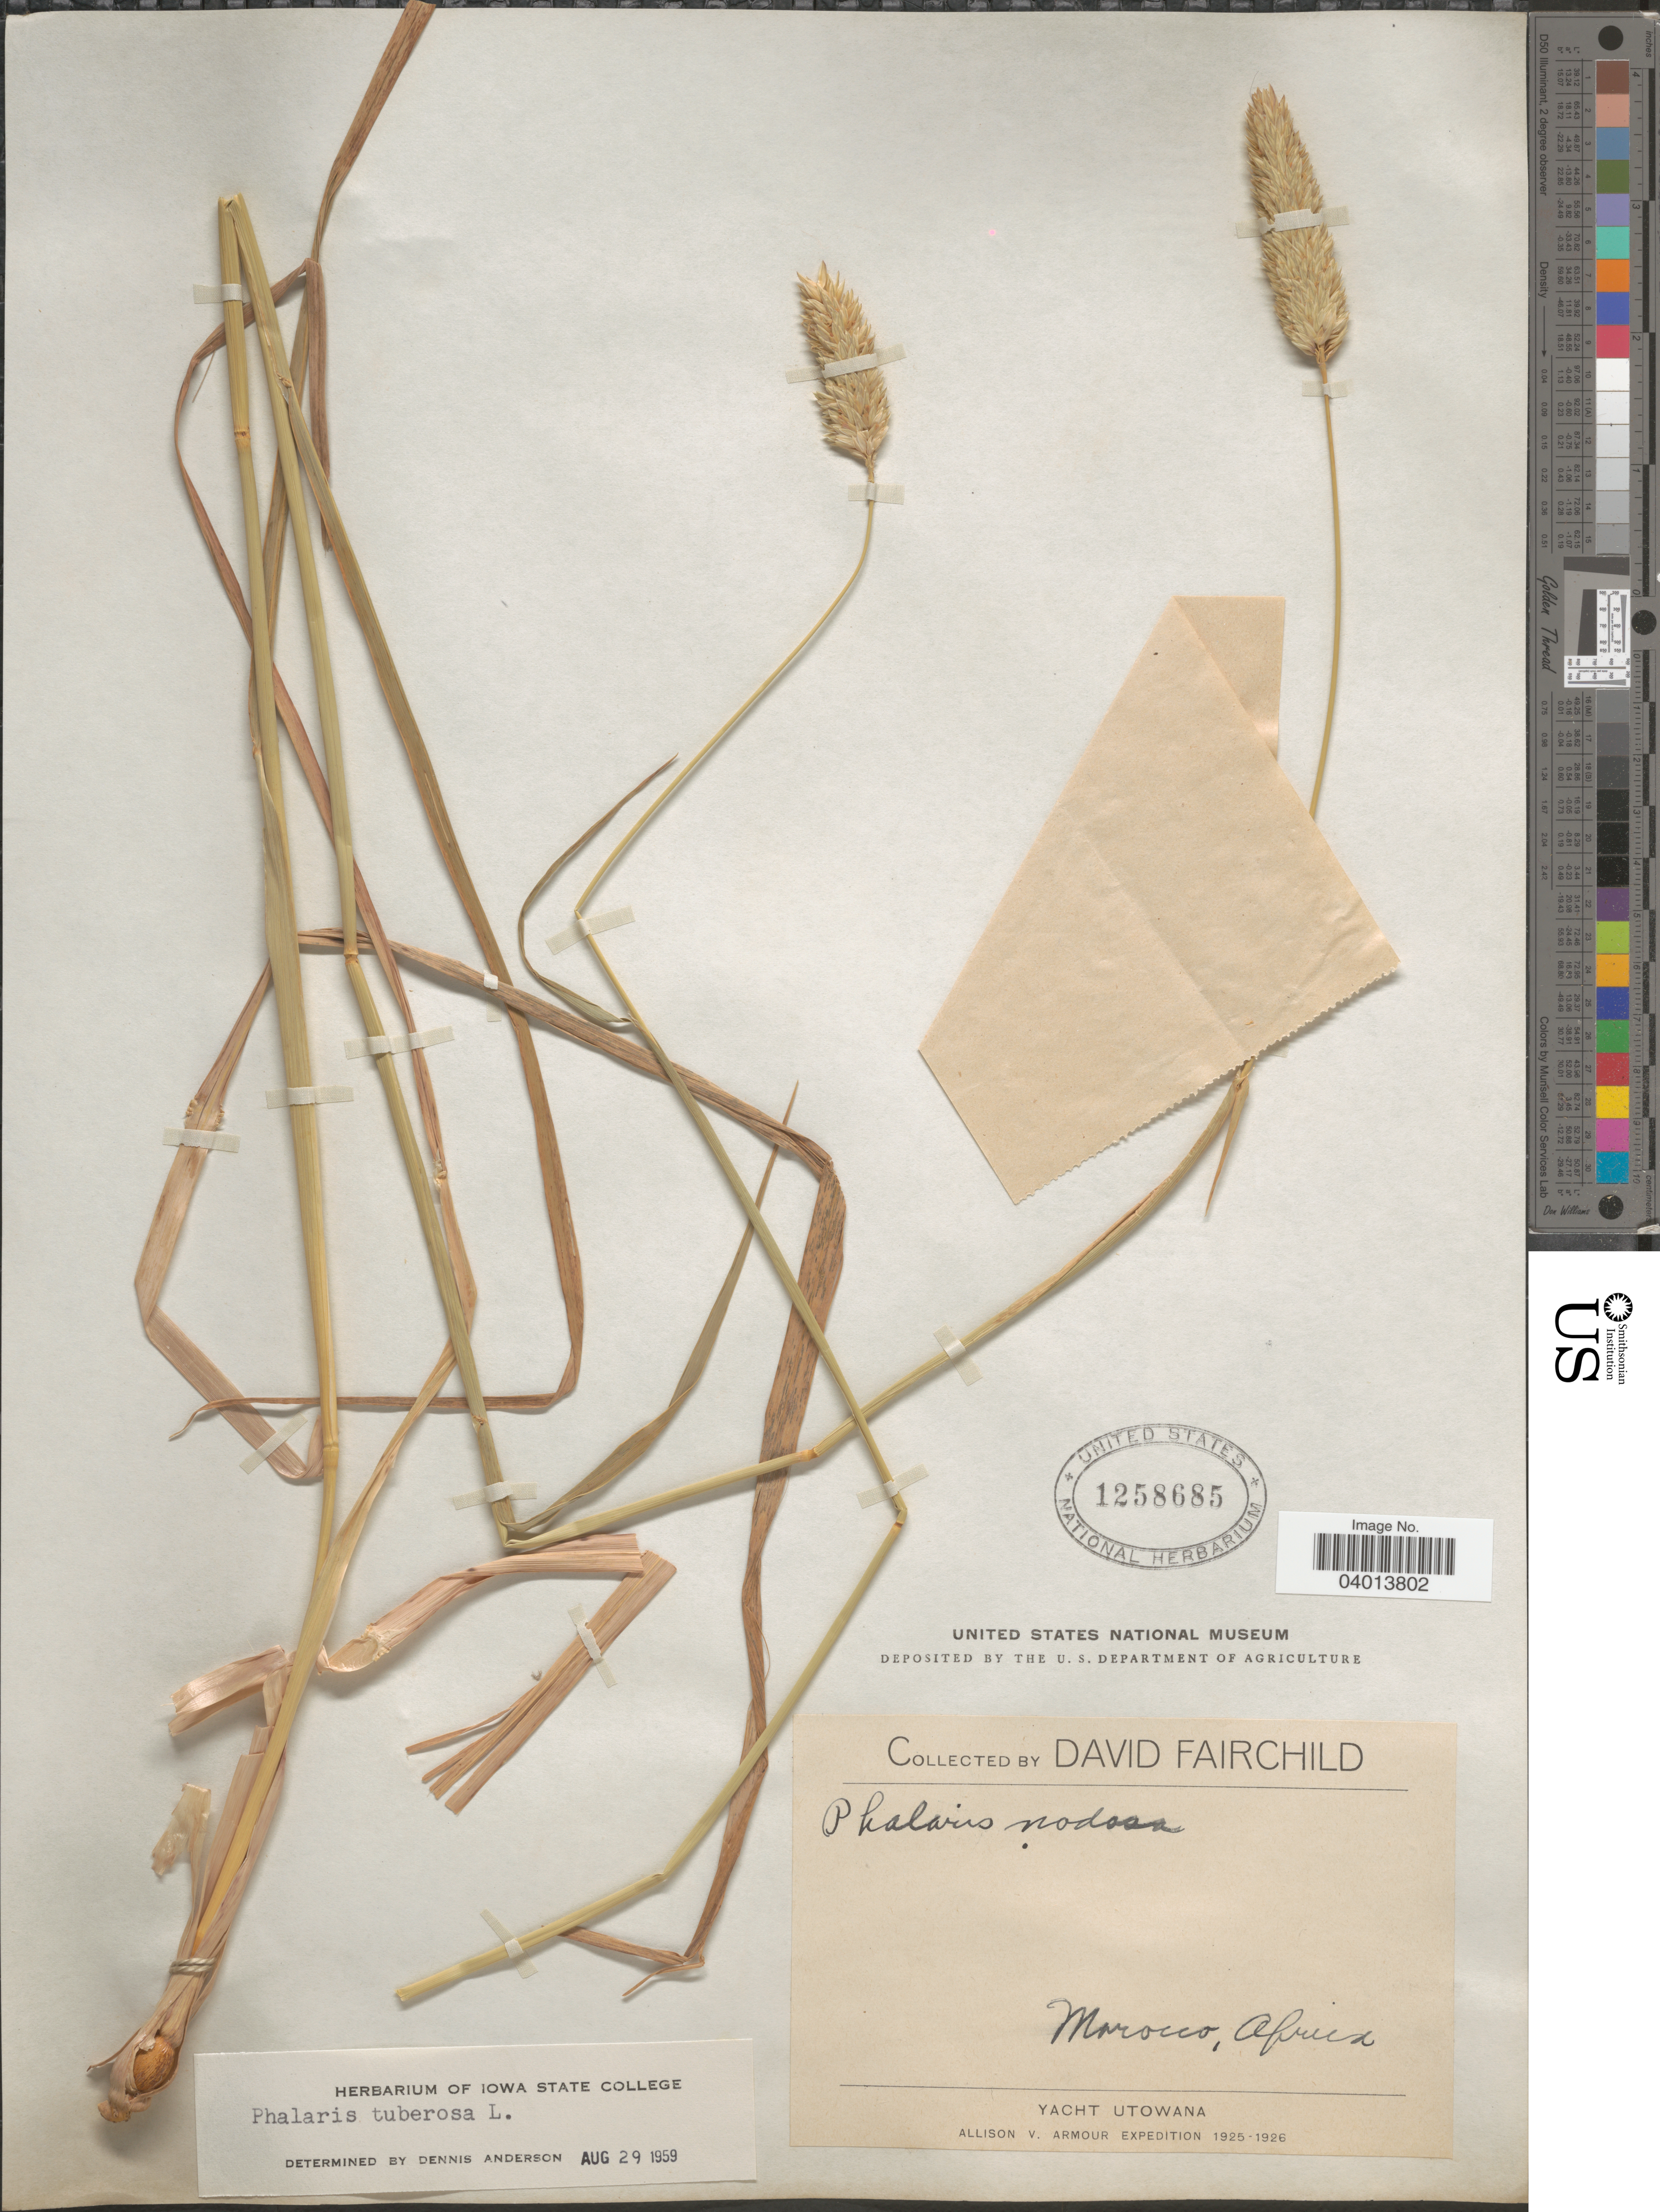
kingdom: Plantae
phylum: Tracheophyta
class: Liliopsida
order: Poales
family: Poaceae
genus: Phalaris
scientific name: Phalaris aquatica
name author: L.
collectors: D. Fairchild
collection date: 1925/1926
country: Morocco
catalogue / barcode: US 1258685